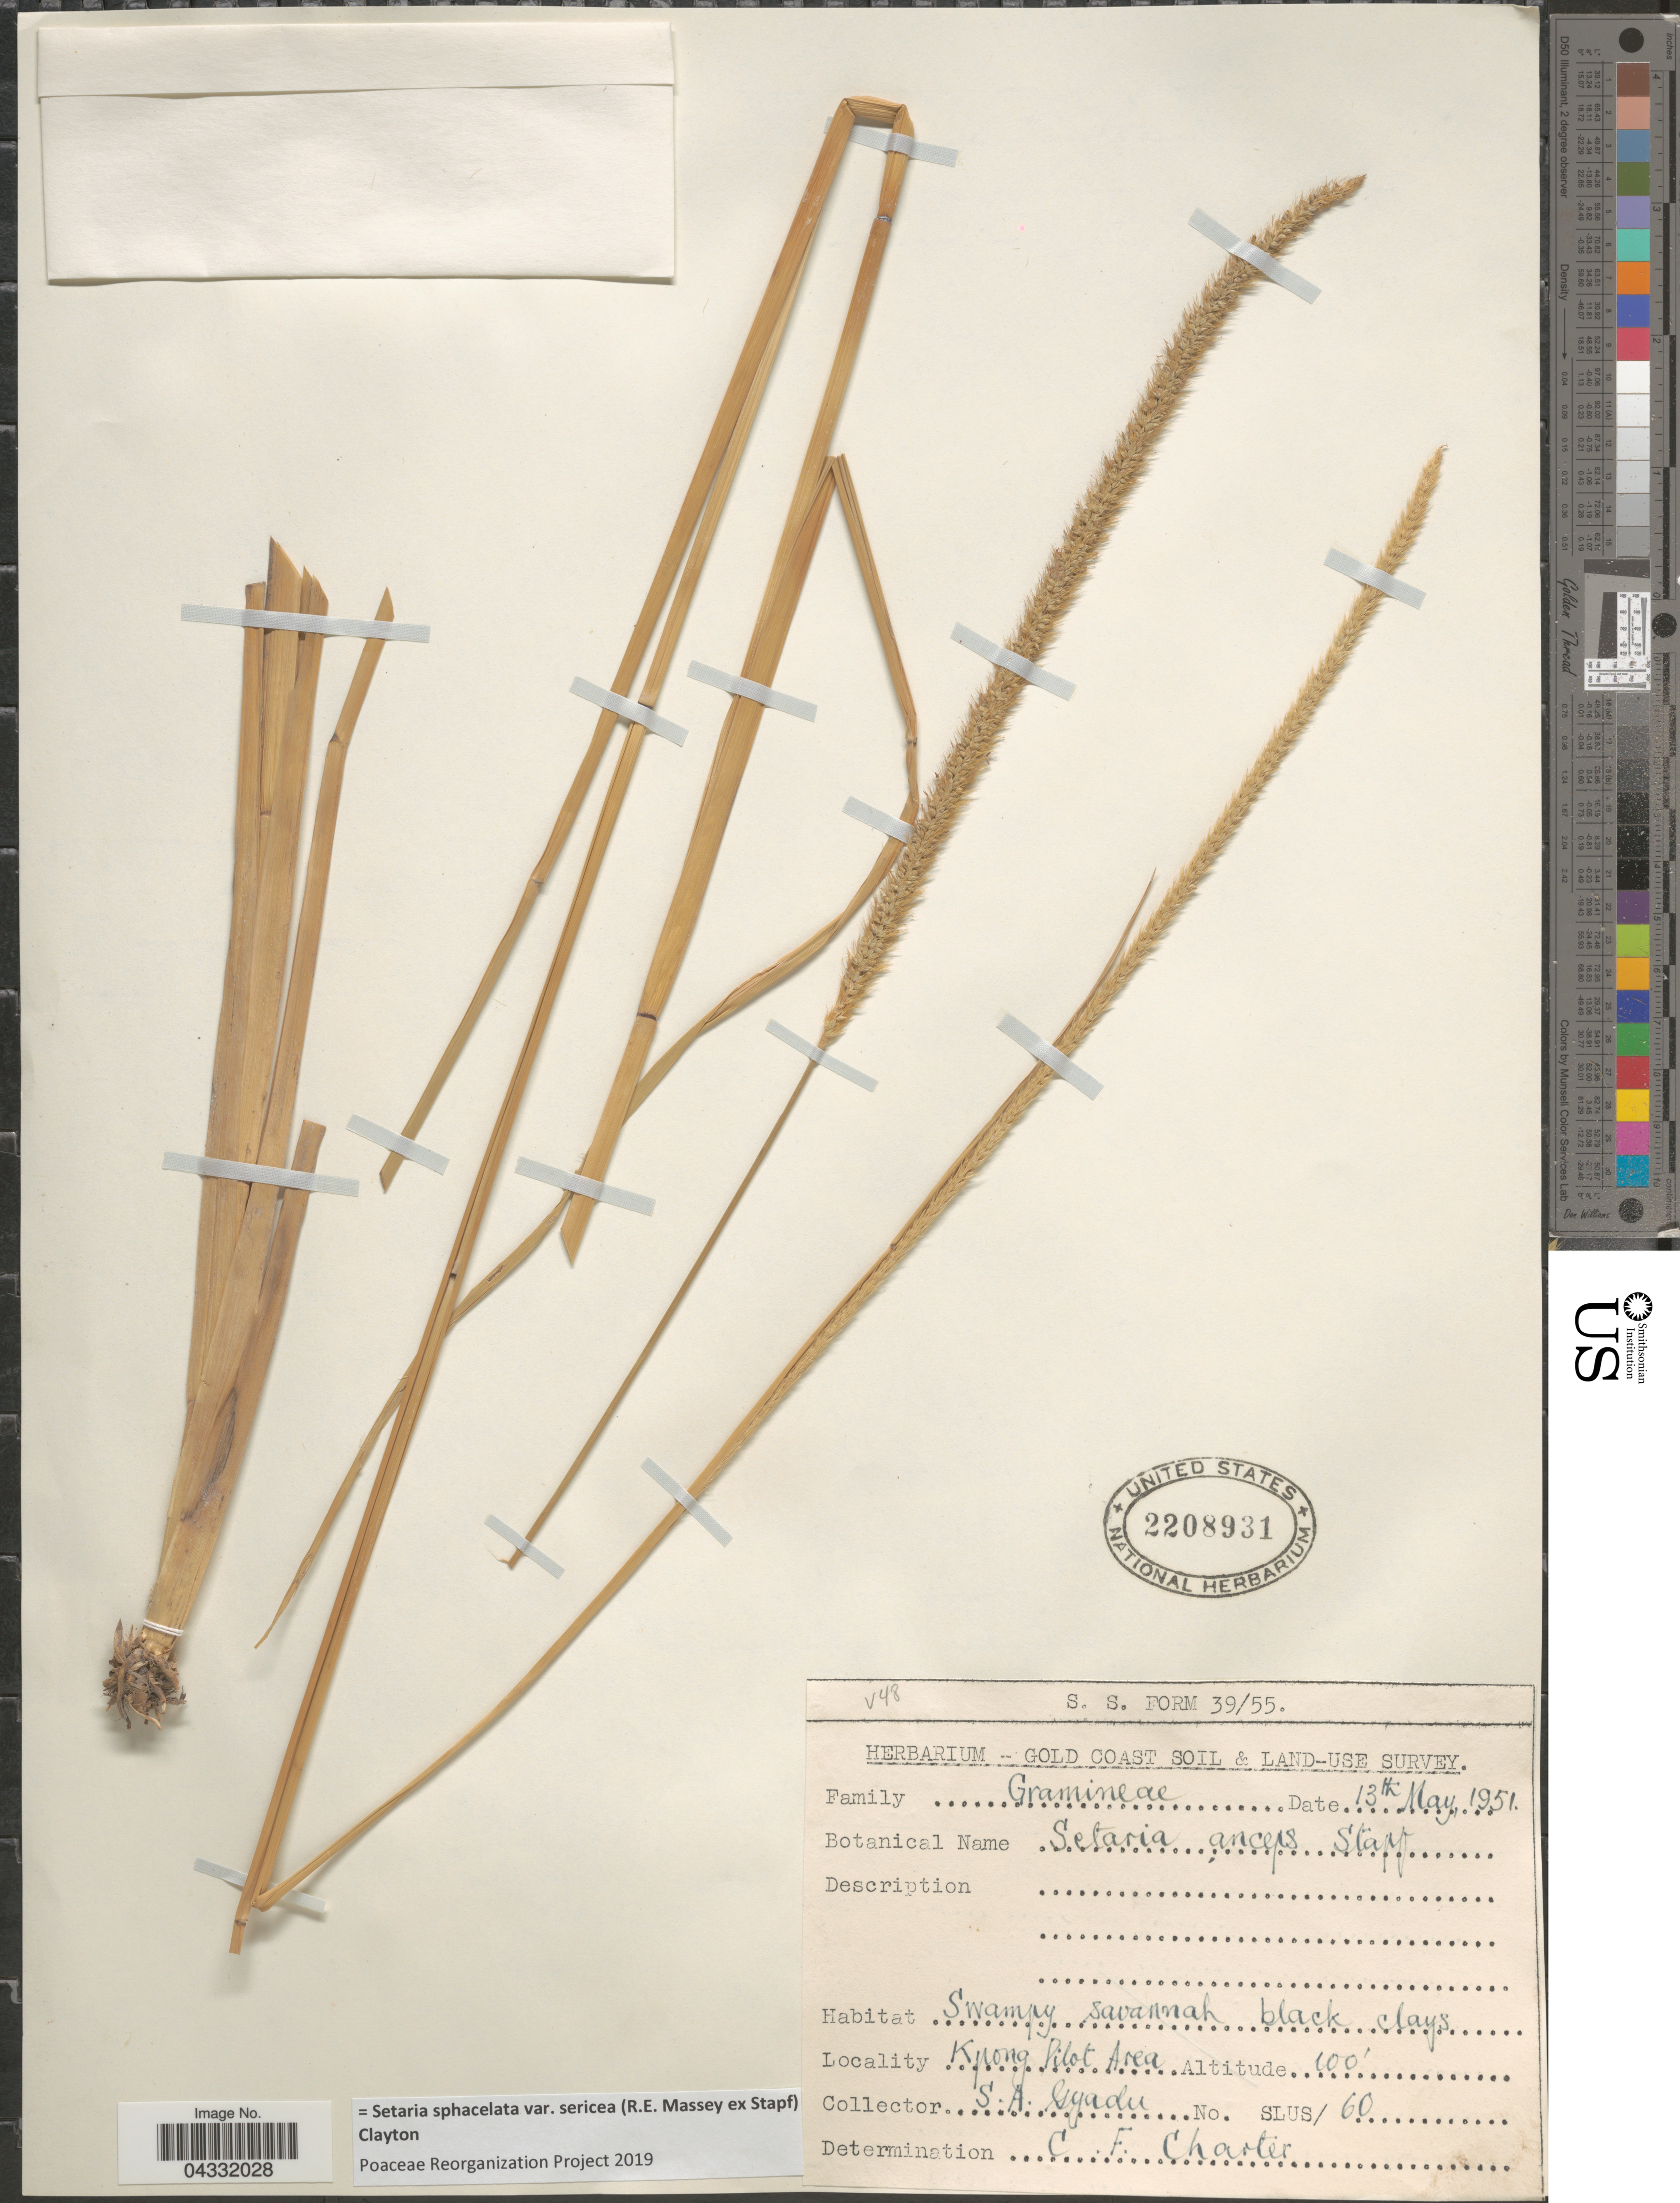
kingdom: Plantae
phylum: Tracheophyta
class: Liliopsida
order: Poales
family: Poaceae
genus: Setaria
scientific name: Setaria sphacelata var. sericea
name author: (R.E. Massey ex Stapf) Clayton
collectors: S. Gyadu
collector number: SLUS/60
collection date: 1951-05-13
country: Ghana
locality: Gold Coast Soil & Land-Use Survey. Kpong Pilot Area.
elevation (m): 30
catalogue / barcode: US 2208931